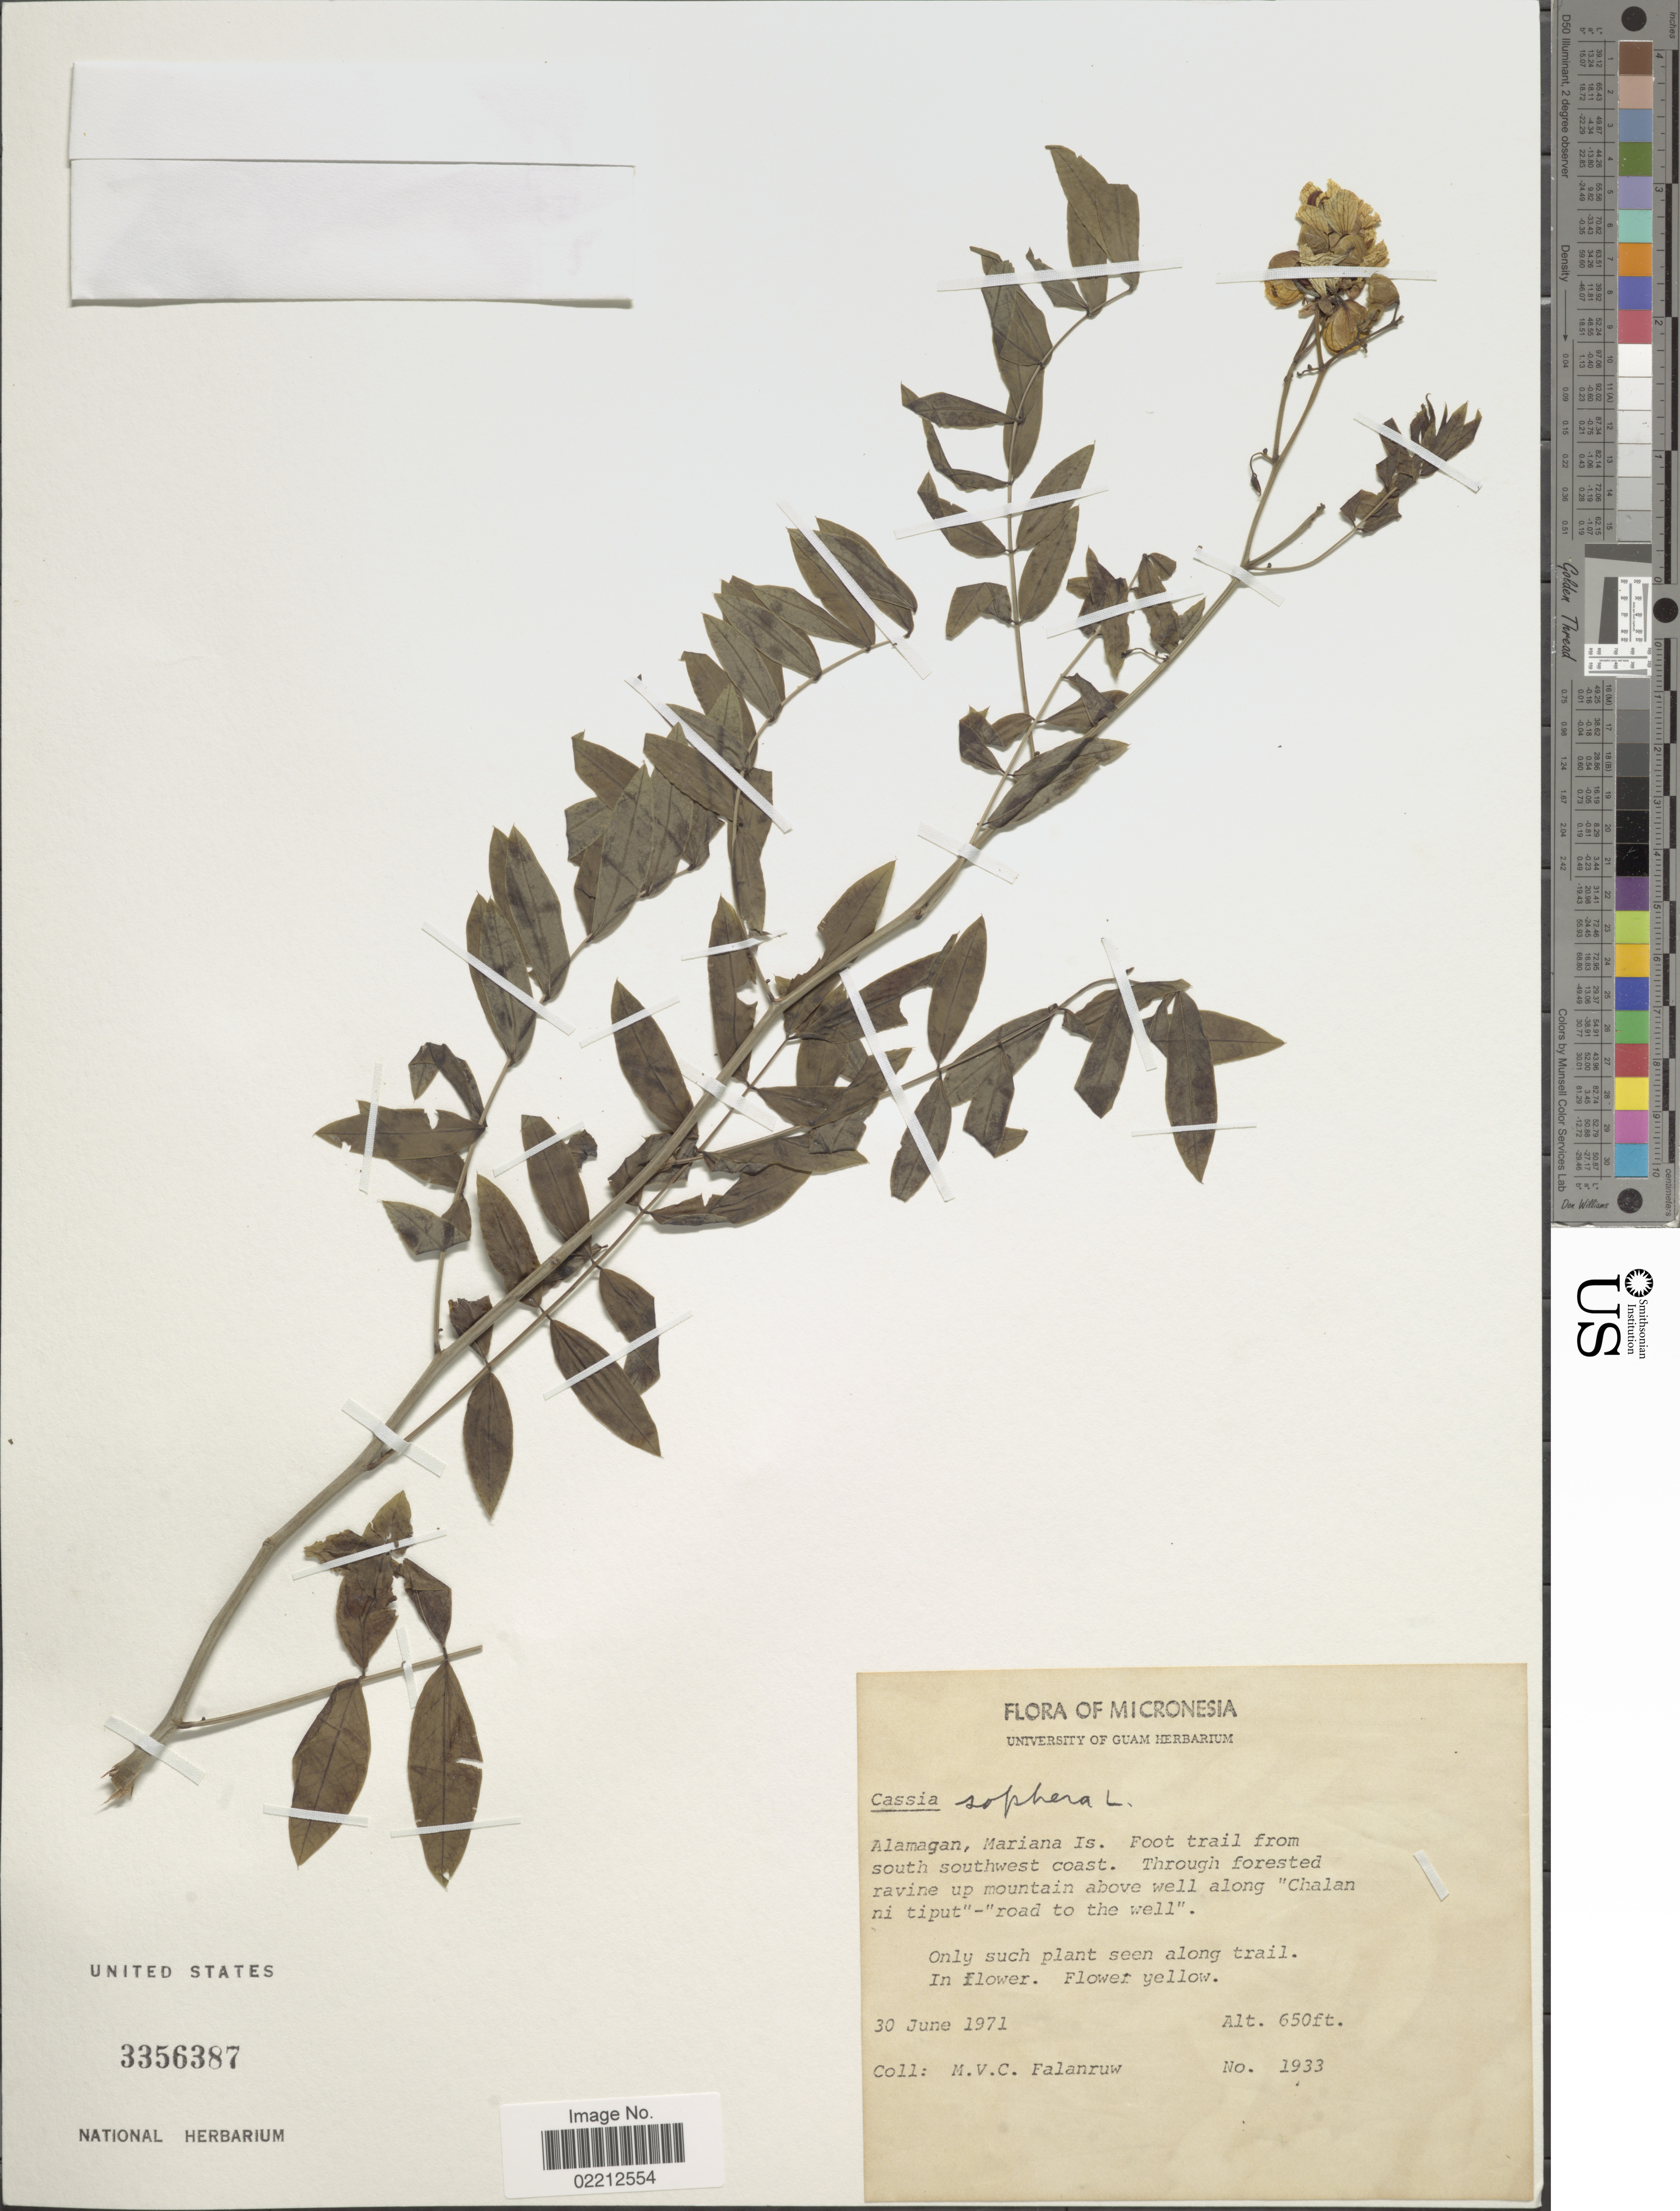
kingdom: Plantae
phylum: Tracheophyta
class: Magnoliopsida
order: Fabales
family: Fabaceae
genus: Senna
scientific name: Senna sophera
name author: (L.) Roxb.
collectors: M. V. Falanruw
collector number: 1933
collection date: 1971-06-30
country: Northern Mariana Islands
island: Alamagan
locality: Alamagan, Mariana Is. Foot trail from south southwest coast. Through forested ravine up mountain above well along "Chalan ni tiput"- "road to the well"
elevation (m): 198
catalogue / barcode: US 3356387